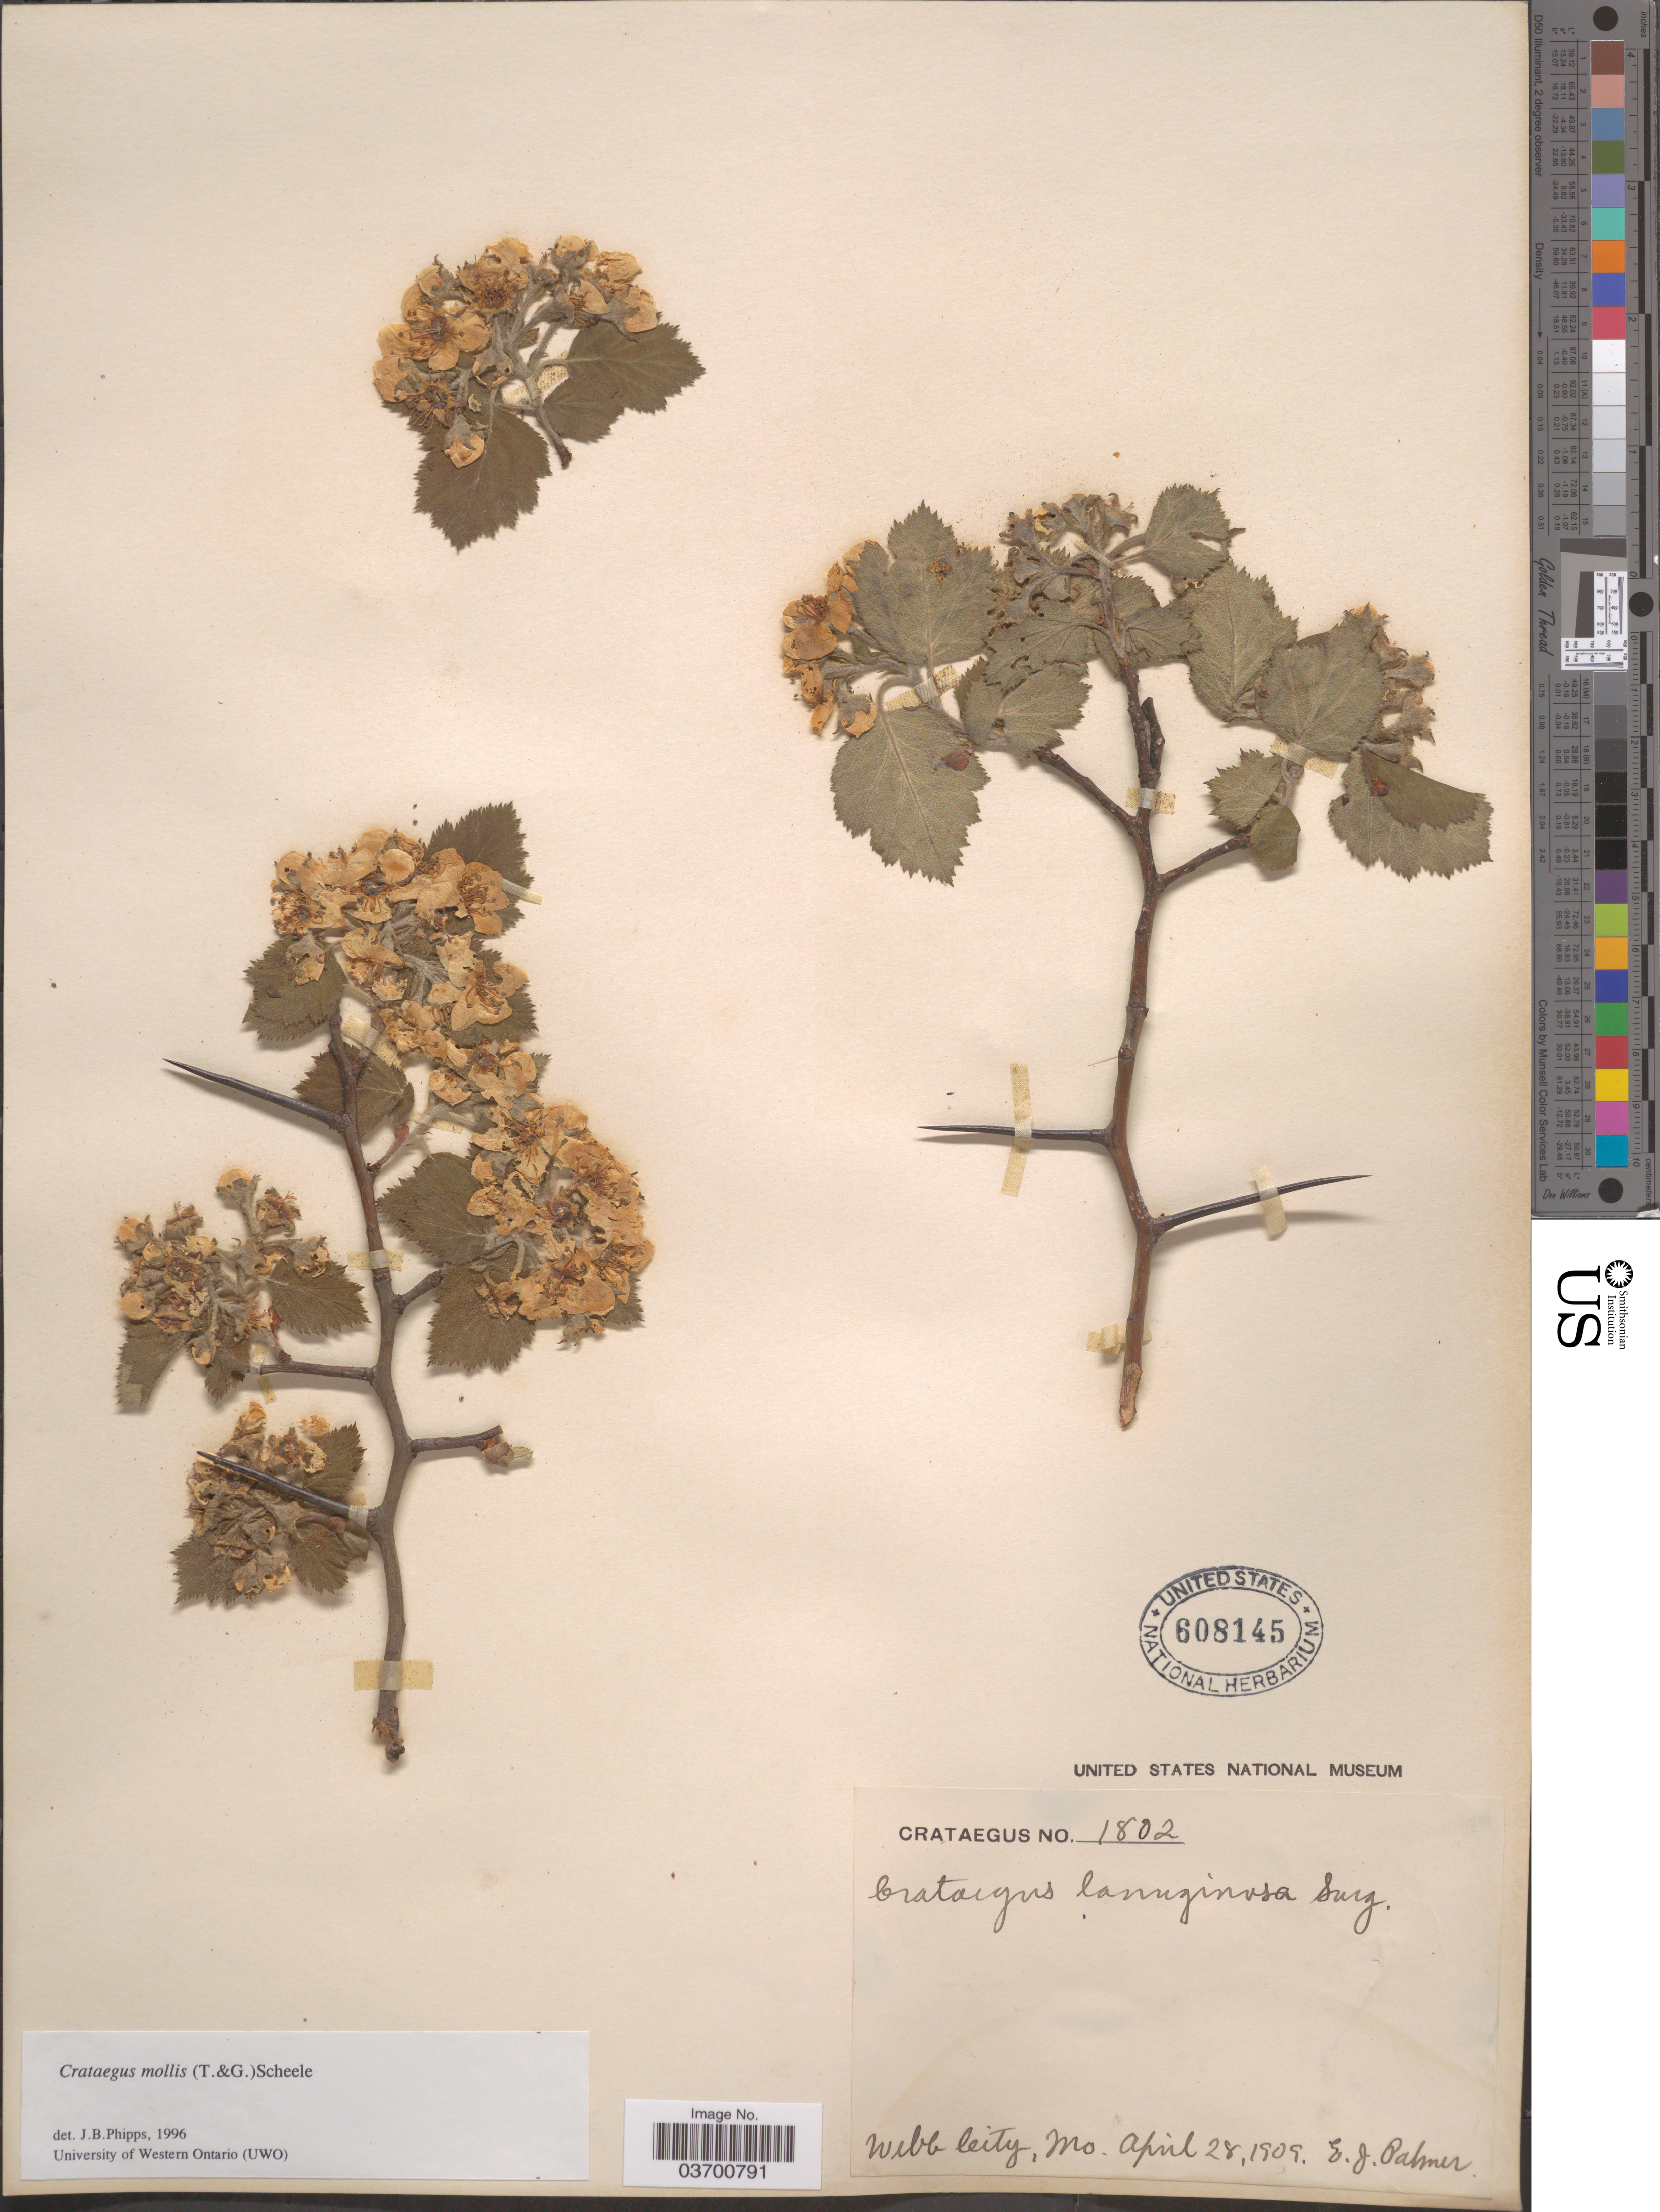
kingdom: Plantae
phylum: Tracheophyta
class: Magnoliopsida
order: Rosales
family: Rosaceae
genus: Crataegus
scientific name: Crataegus mollis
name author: (Torr. & A. Gray) Scheele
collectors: E. J. Palmer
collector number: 1802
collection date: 1909-04-28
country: United States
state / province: Missouri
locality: Webb City.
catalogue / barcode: US 608145